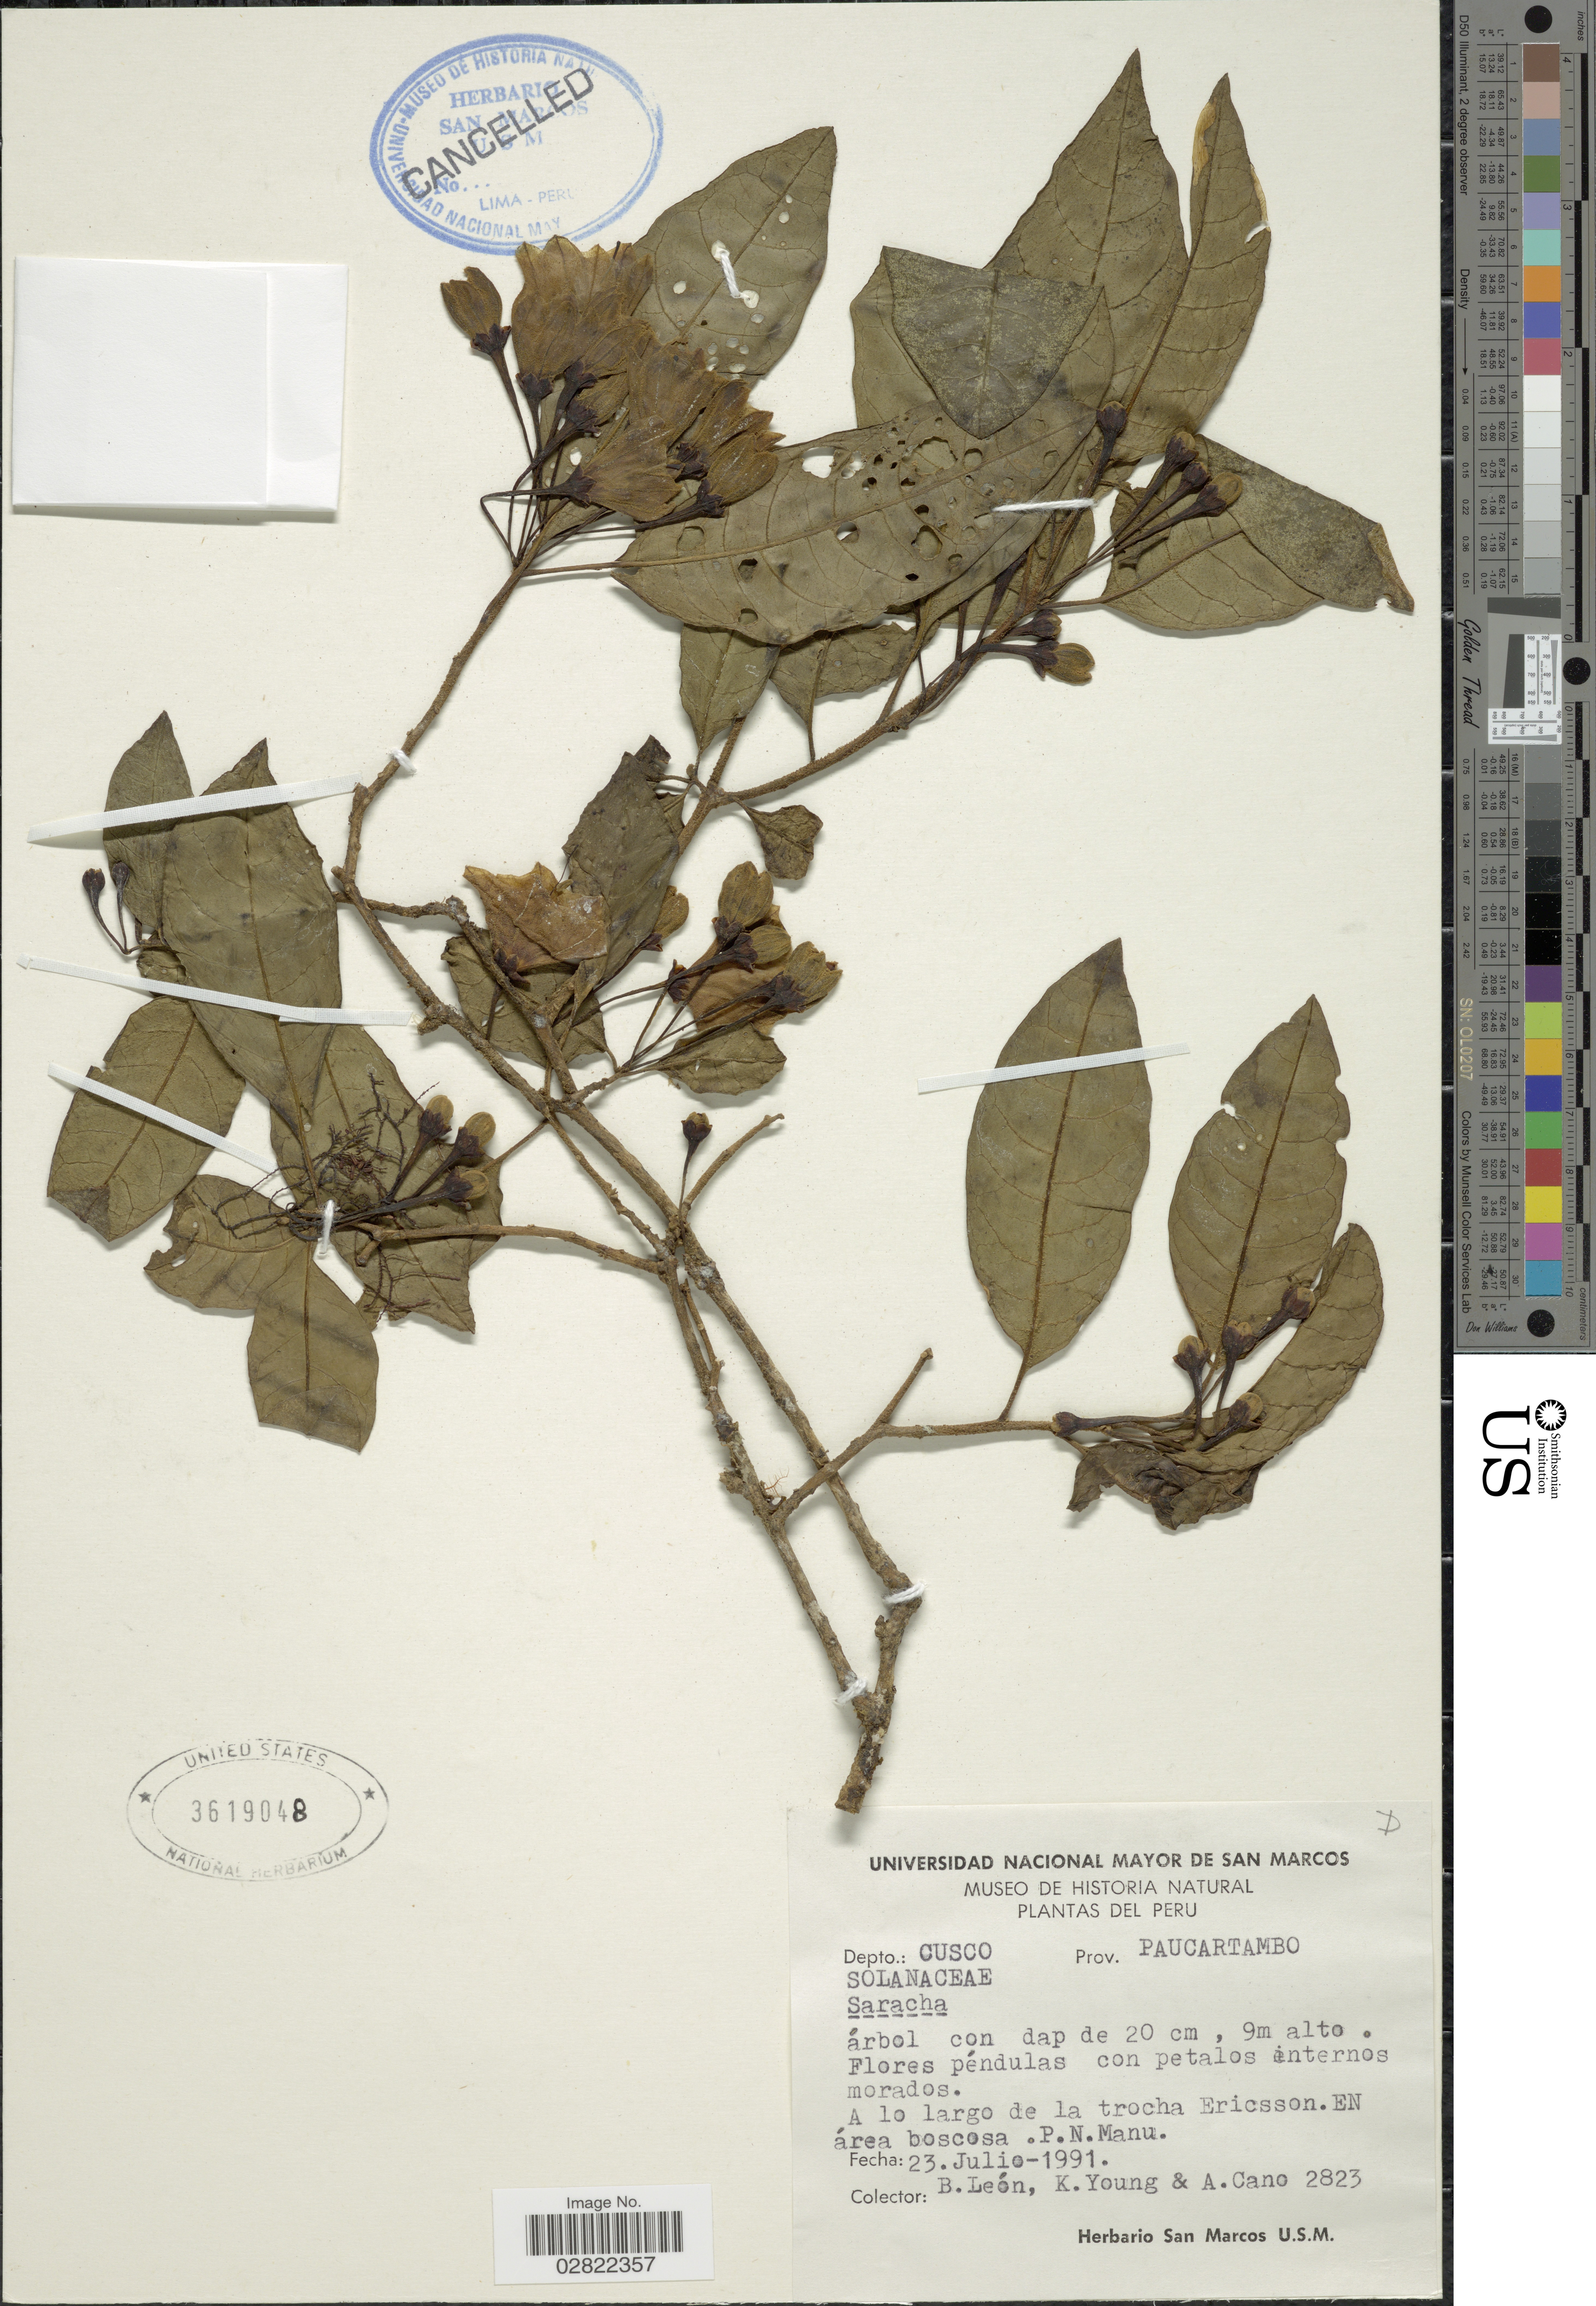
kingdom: Plantae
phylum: Tracheophyta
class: Magnoliopsida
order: Solanales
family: Solanaceae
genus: Saracha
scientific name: Saracha sp.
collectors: B. León, K. Young & A. Cano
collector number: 2823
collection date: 1991-07-23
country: Peru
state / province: Cusco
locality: Depto. Cusco, Prov. Paucartambo, A lo largo de la trocha Ericsson, EN área boscosa, P.N. Manu.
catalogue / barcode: US 3619048